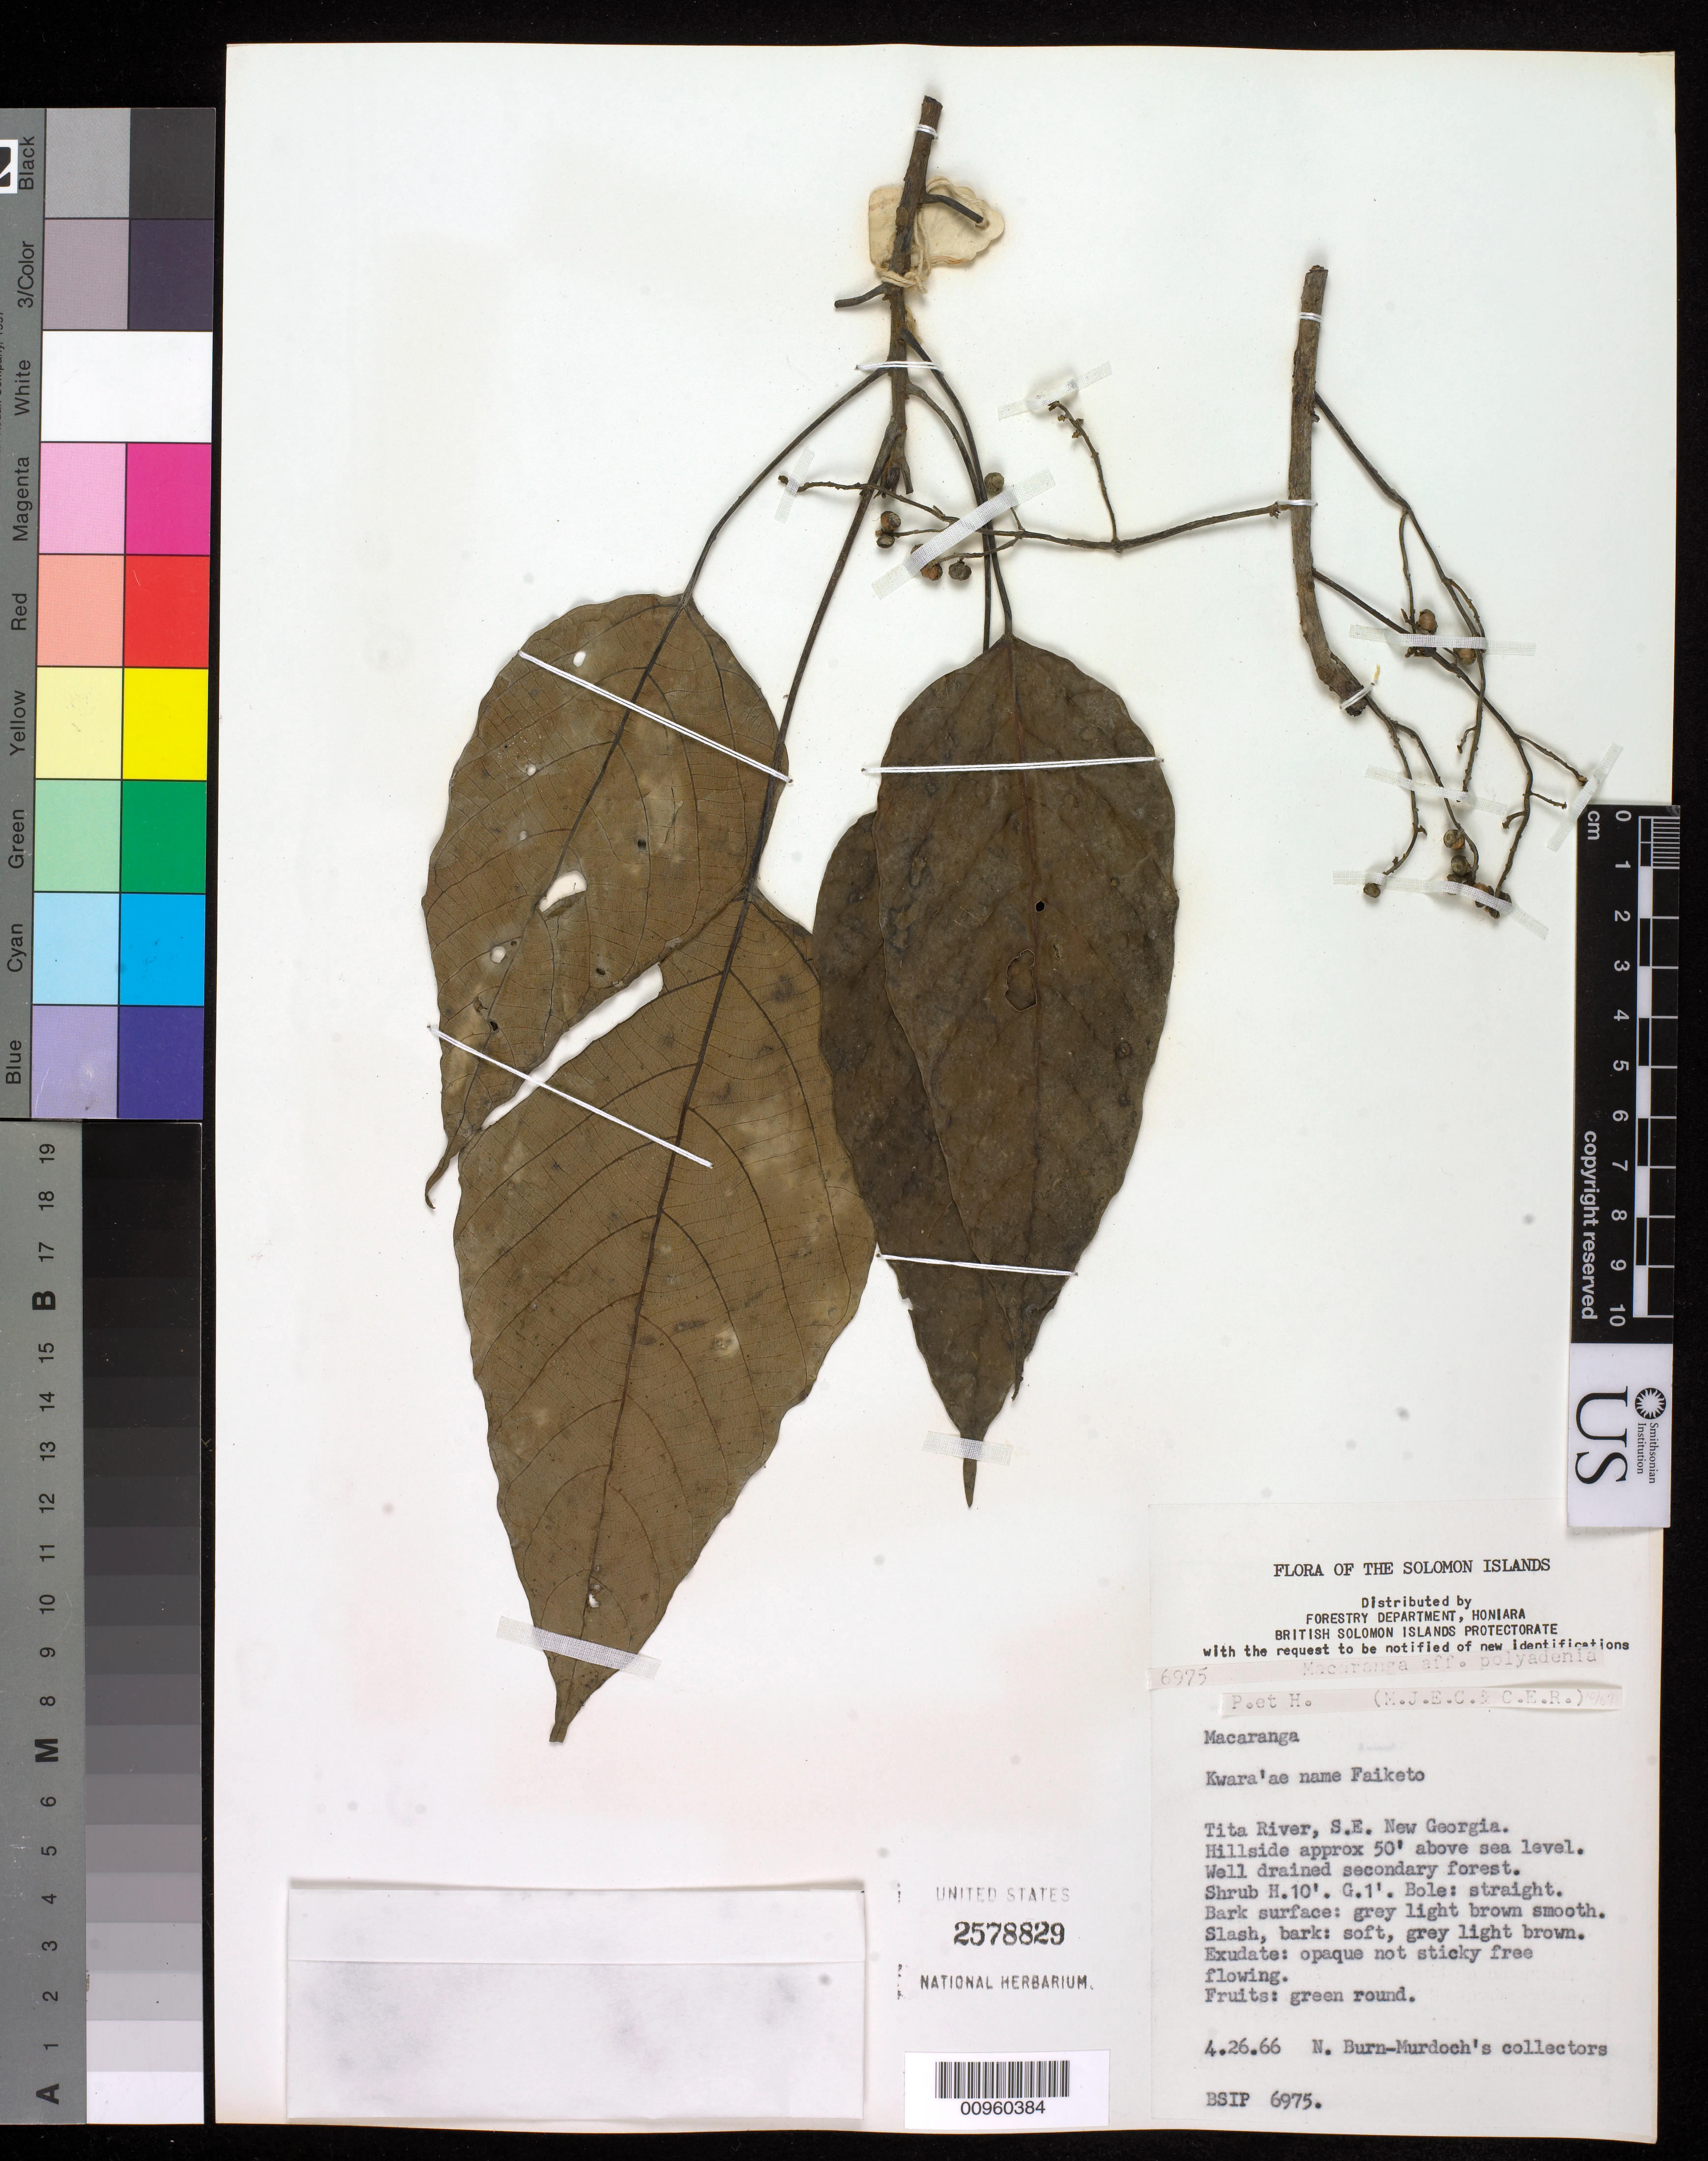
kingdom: Plantae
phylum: Tracheophyta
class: Magnoliopsida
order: Malpighiales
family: Euphorbiaceae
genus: Macaranga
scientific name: Macaranga sp.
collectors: N. Burn-Murdoch's collectors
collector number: BSIP 6975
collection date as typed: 26 Apr 1966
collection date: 1966-04-26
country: Solomon Islands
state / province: Western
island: New Georgia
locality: Solomon, SE New Georgia, Tita River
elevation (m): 15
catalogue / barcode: US 2578829